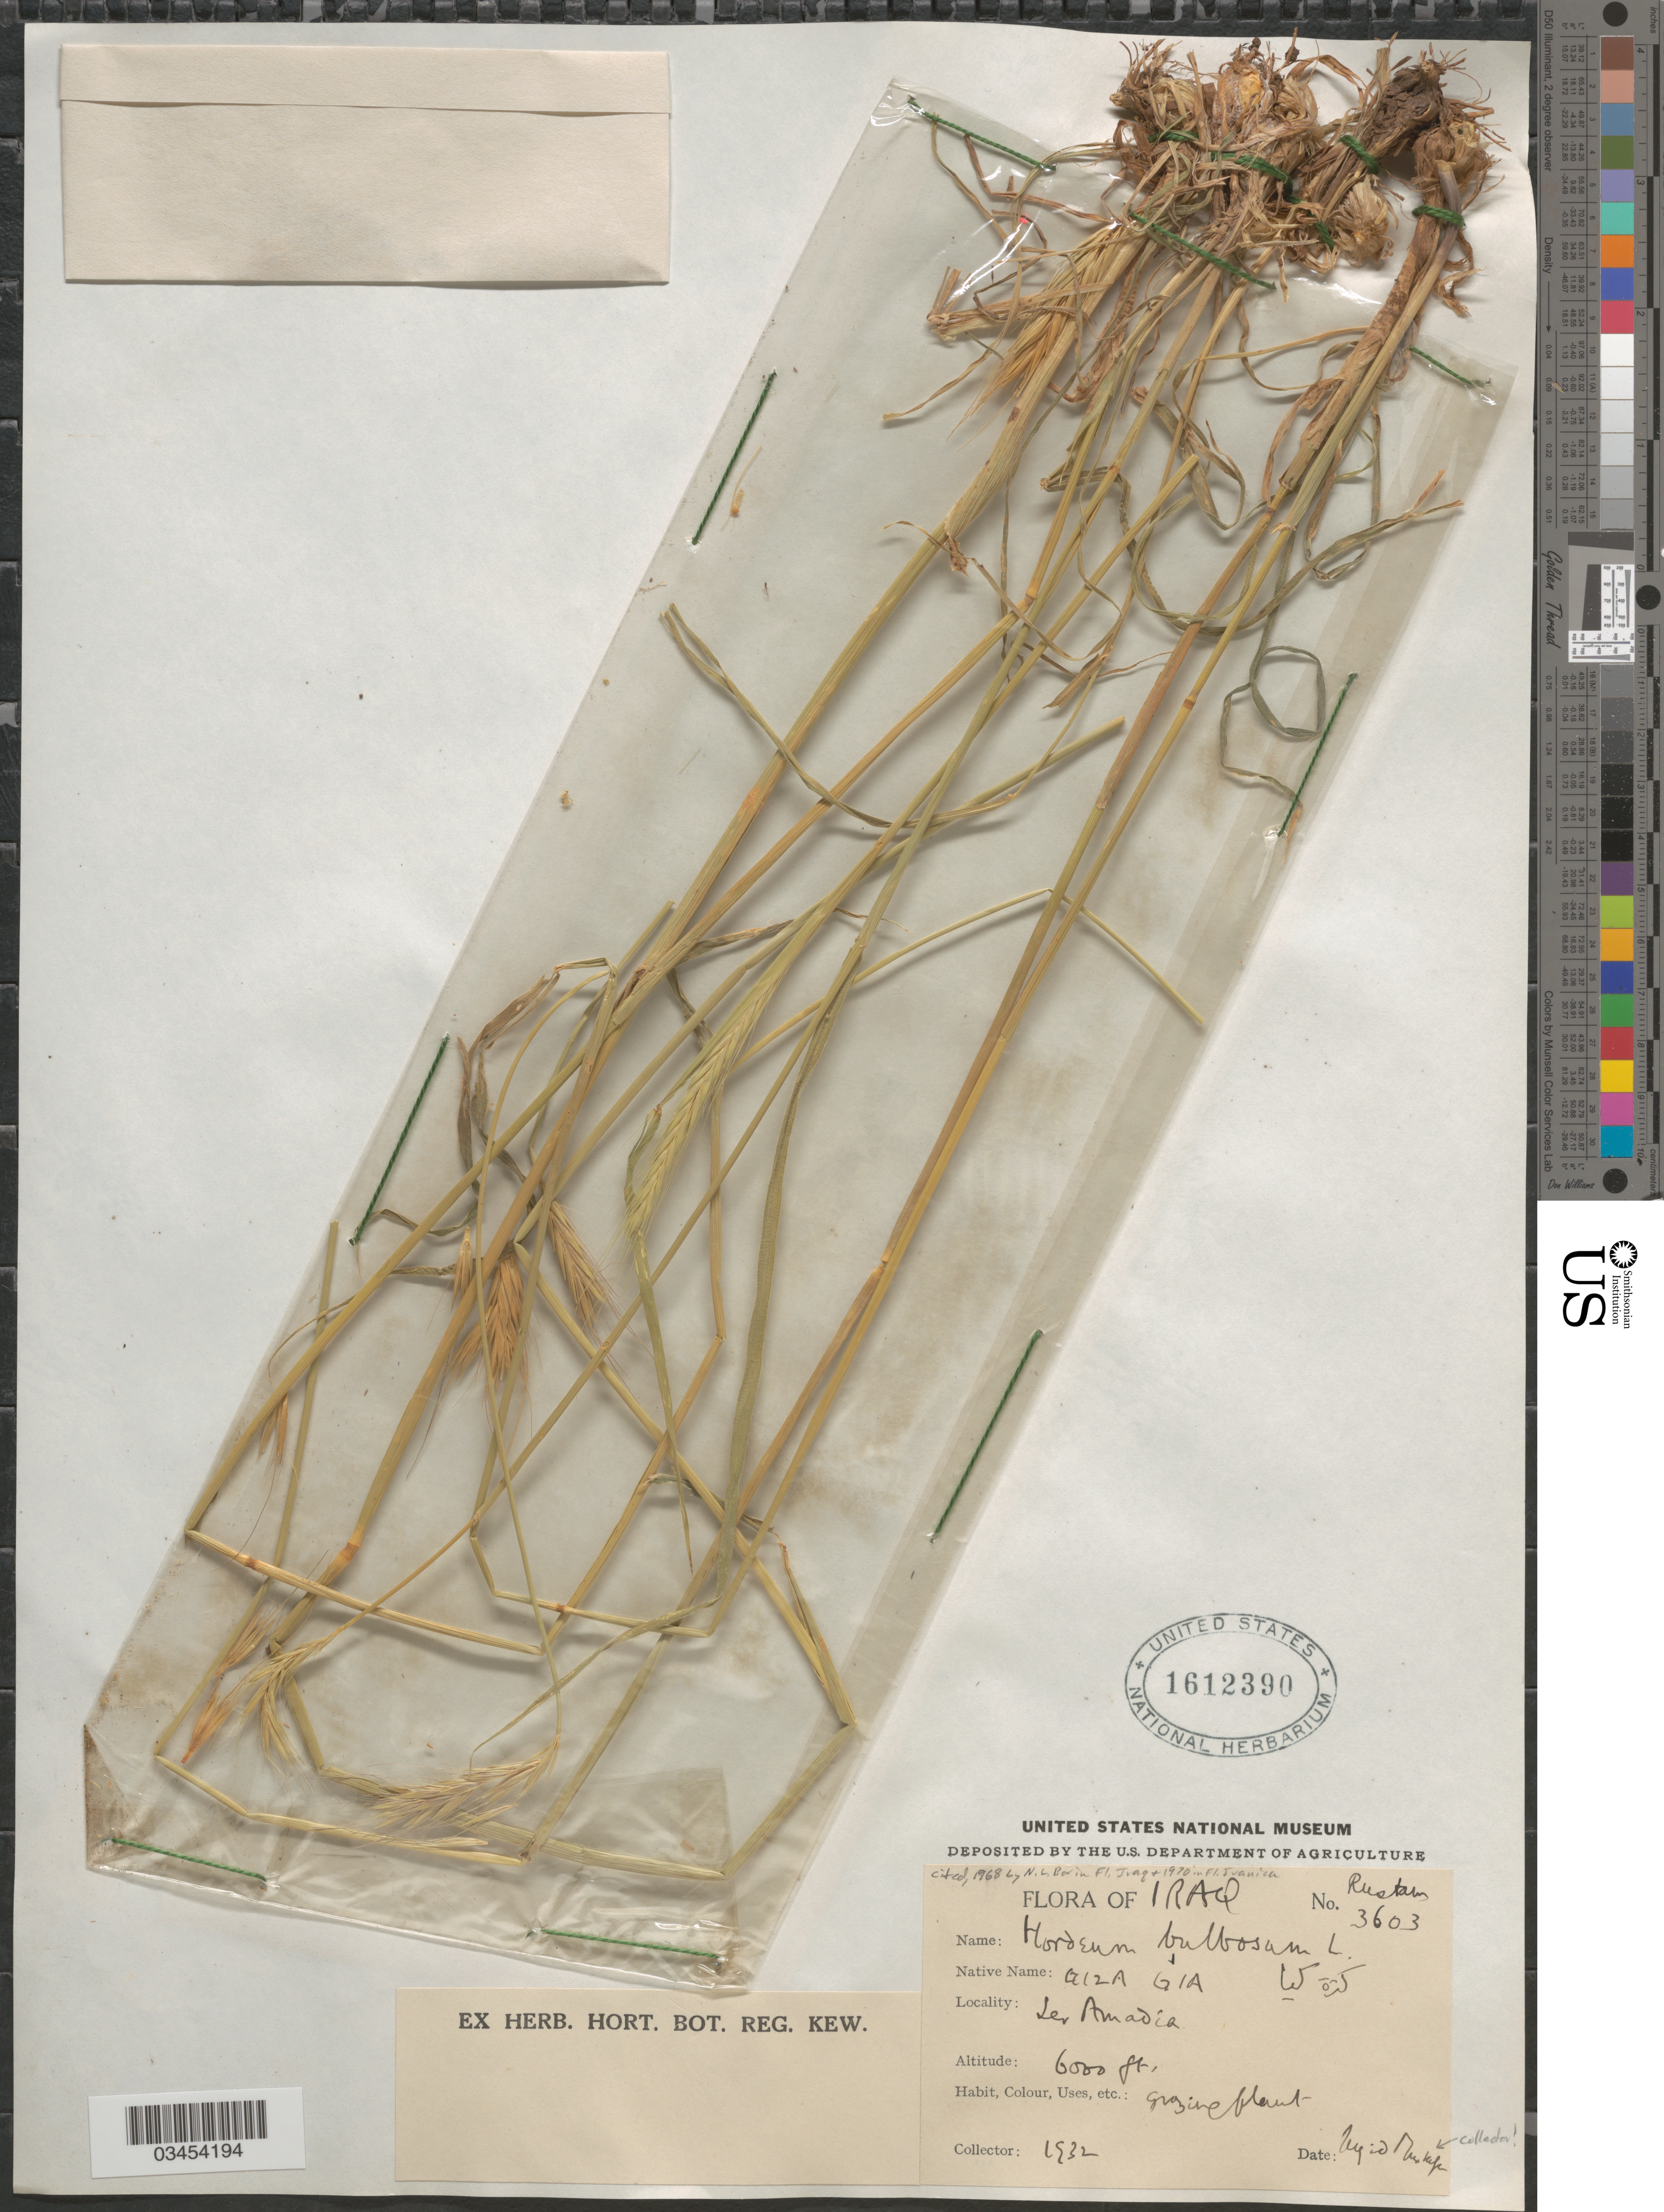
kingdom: Plantae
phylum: Tracheophyta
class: Liliopsida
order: Poales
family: Poaceae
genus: Hordeum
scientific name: Hordeum bulbosum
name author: L.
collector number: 3603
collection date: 1932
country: Iraq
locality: Ser Amadia.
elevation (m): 1829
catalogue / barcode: US 1612390